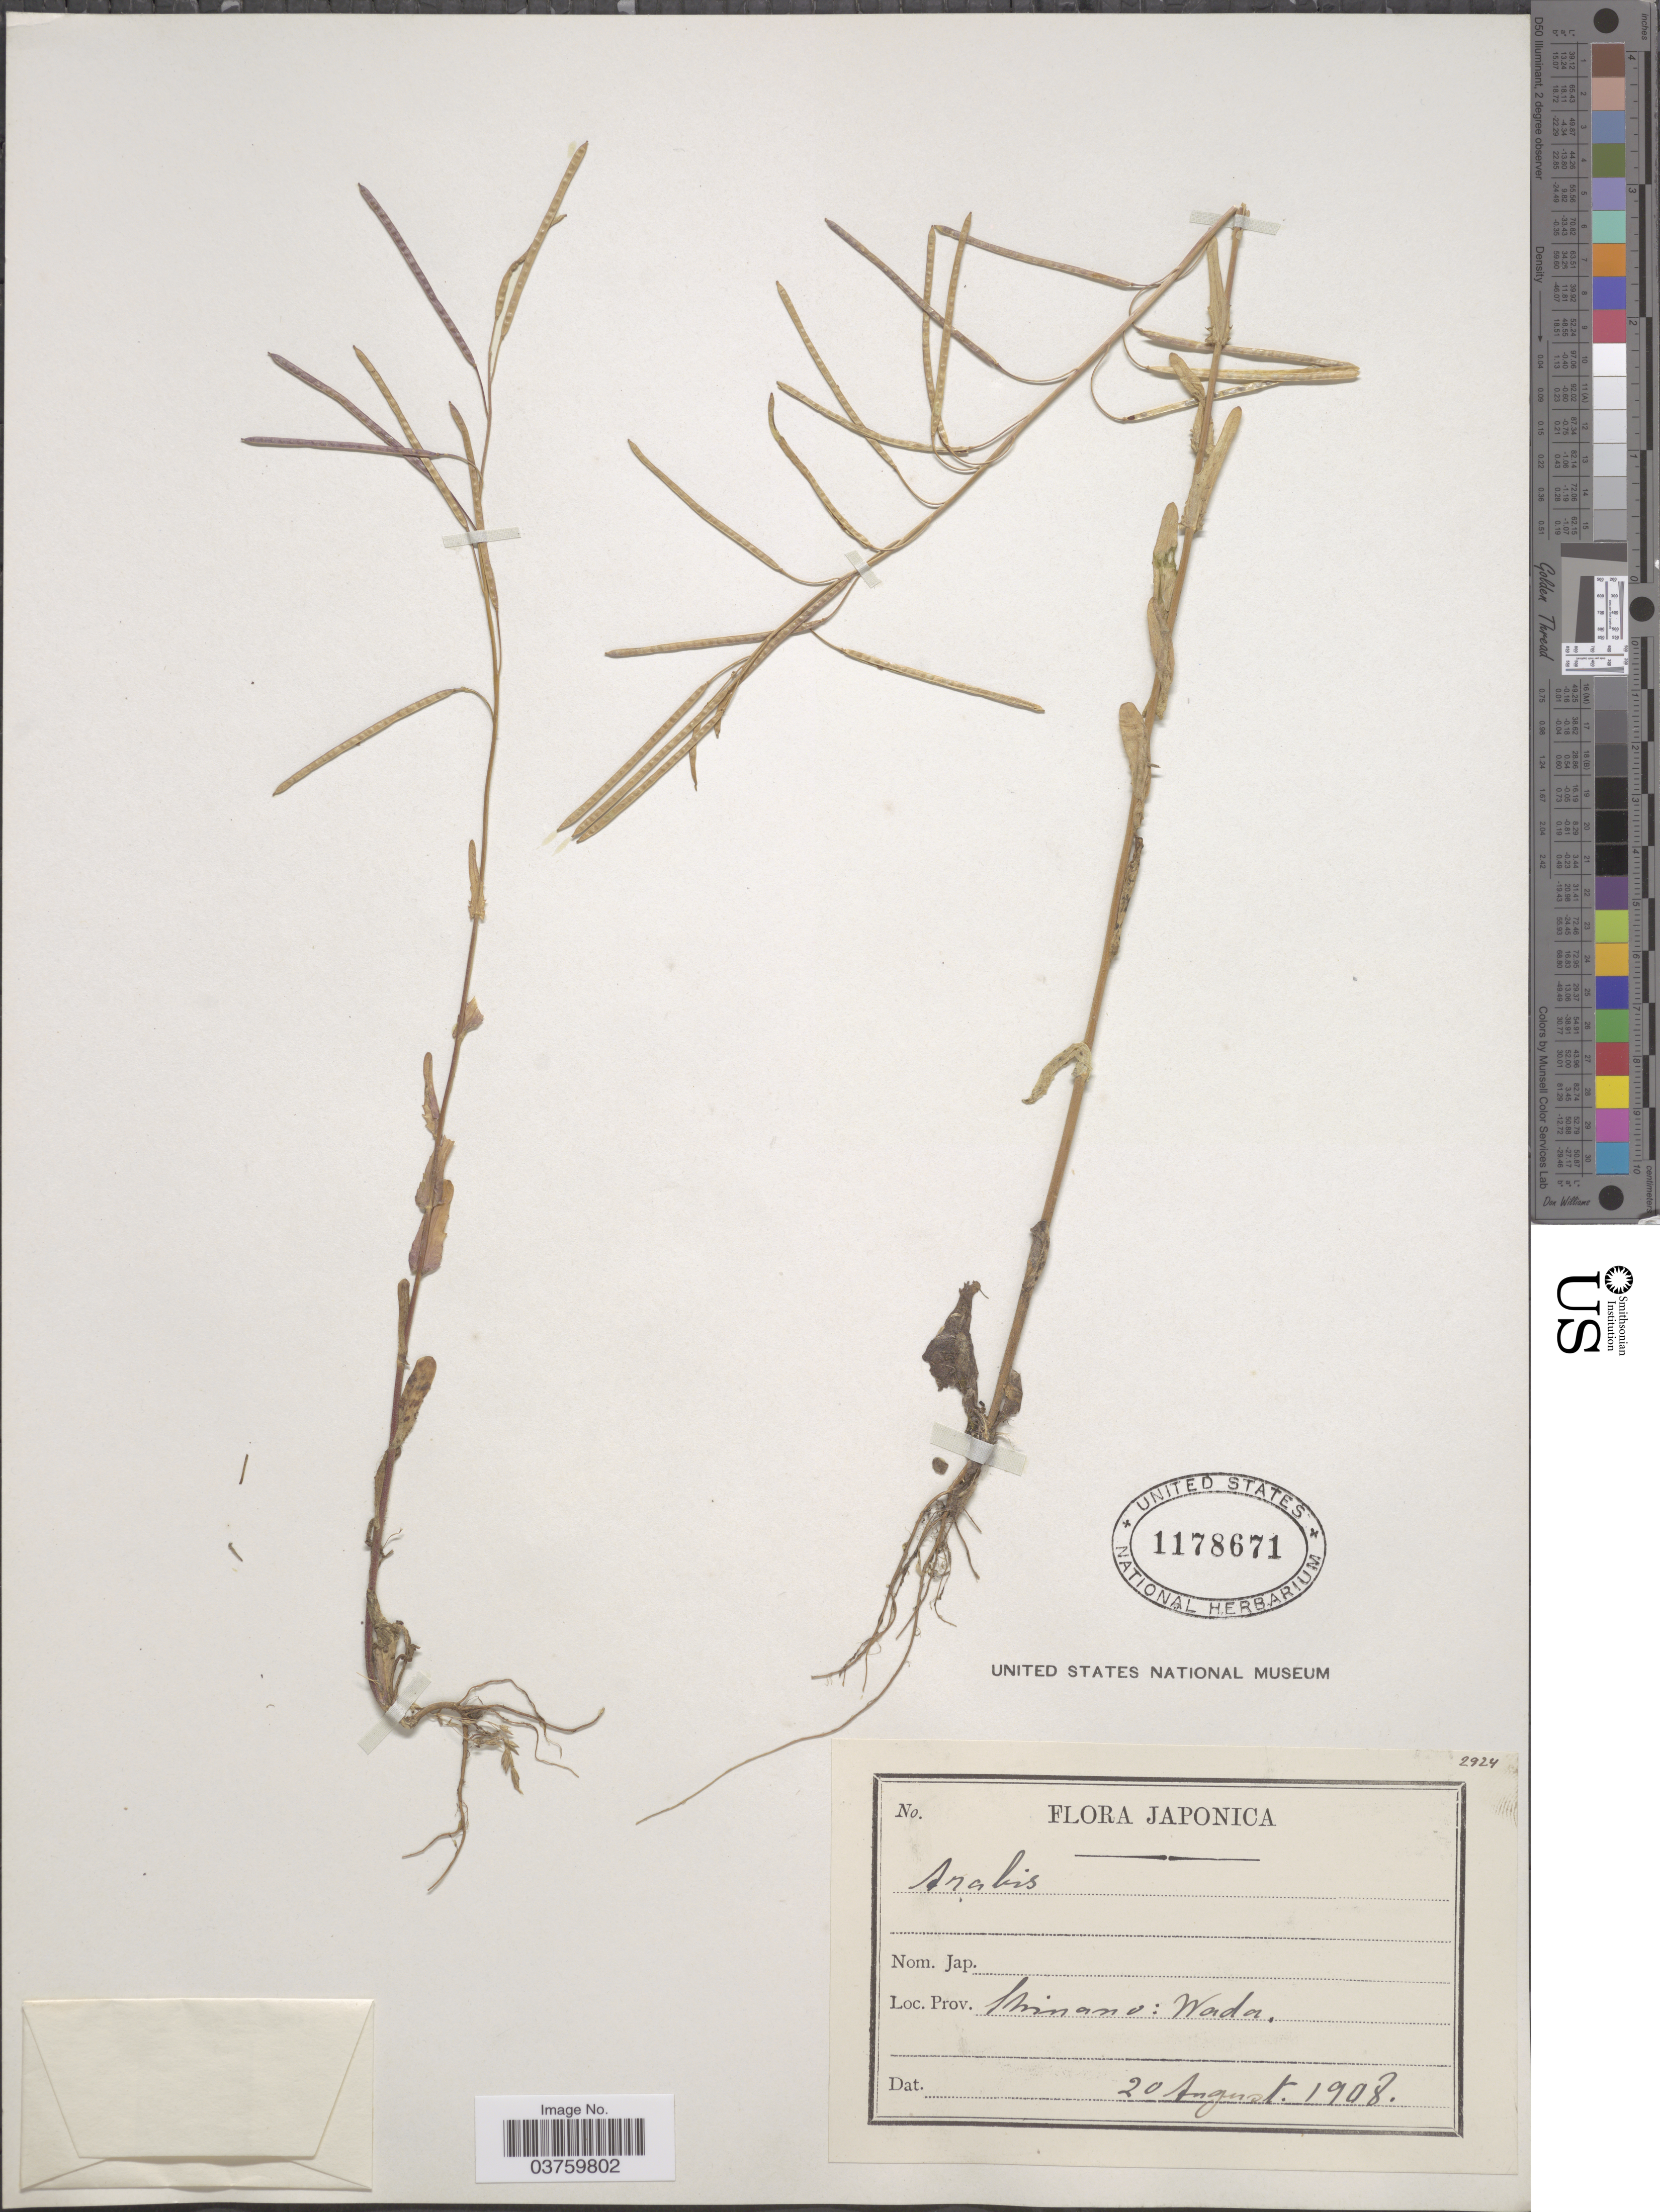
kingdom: Plantae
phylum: Tracheophyta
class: Magnoliopsida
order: Brassicales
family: Brassicaceae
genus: Arabis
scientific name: Arabis sp.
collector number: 2924?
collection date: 1908-08-20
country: Japan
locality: Prov. Shinano: Wada.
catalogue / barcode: US 1178671